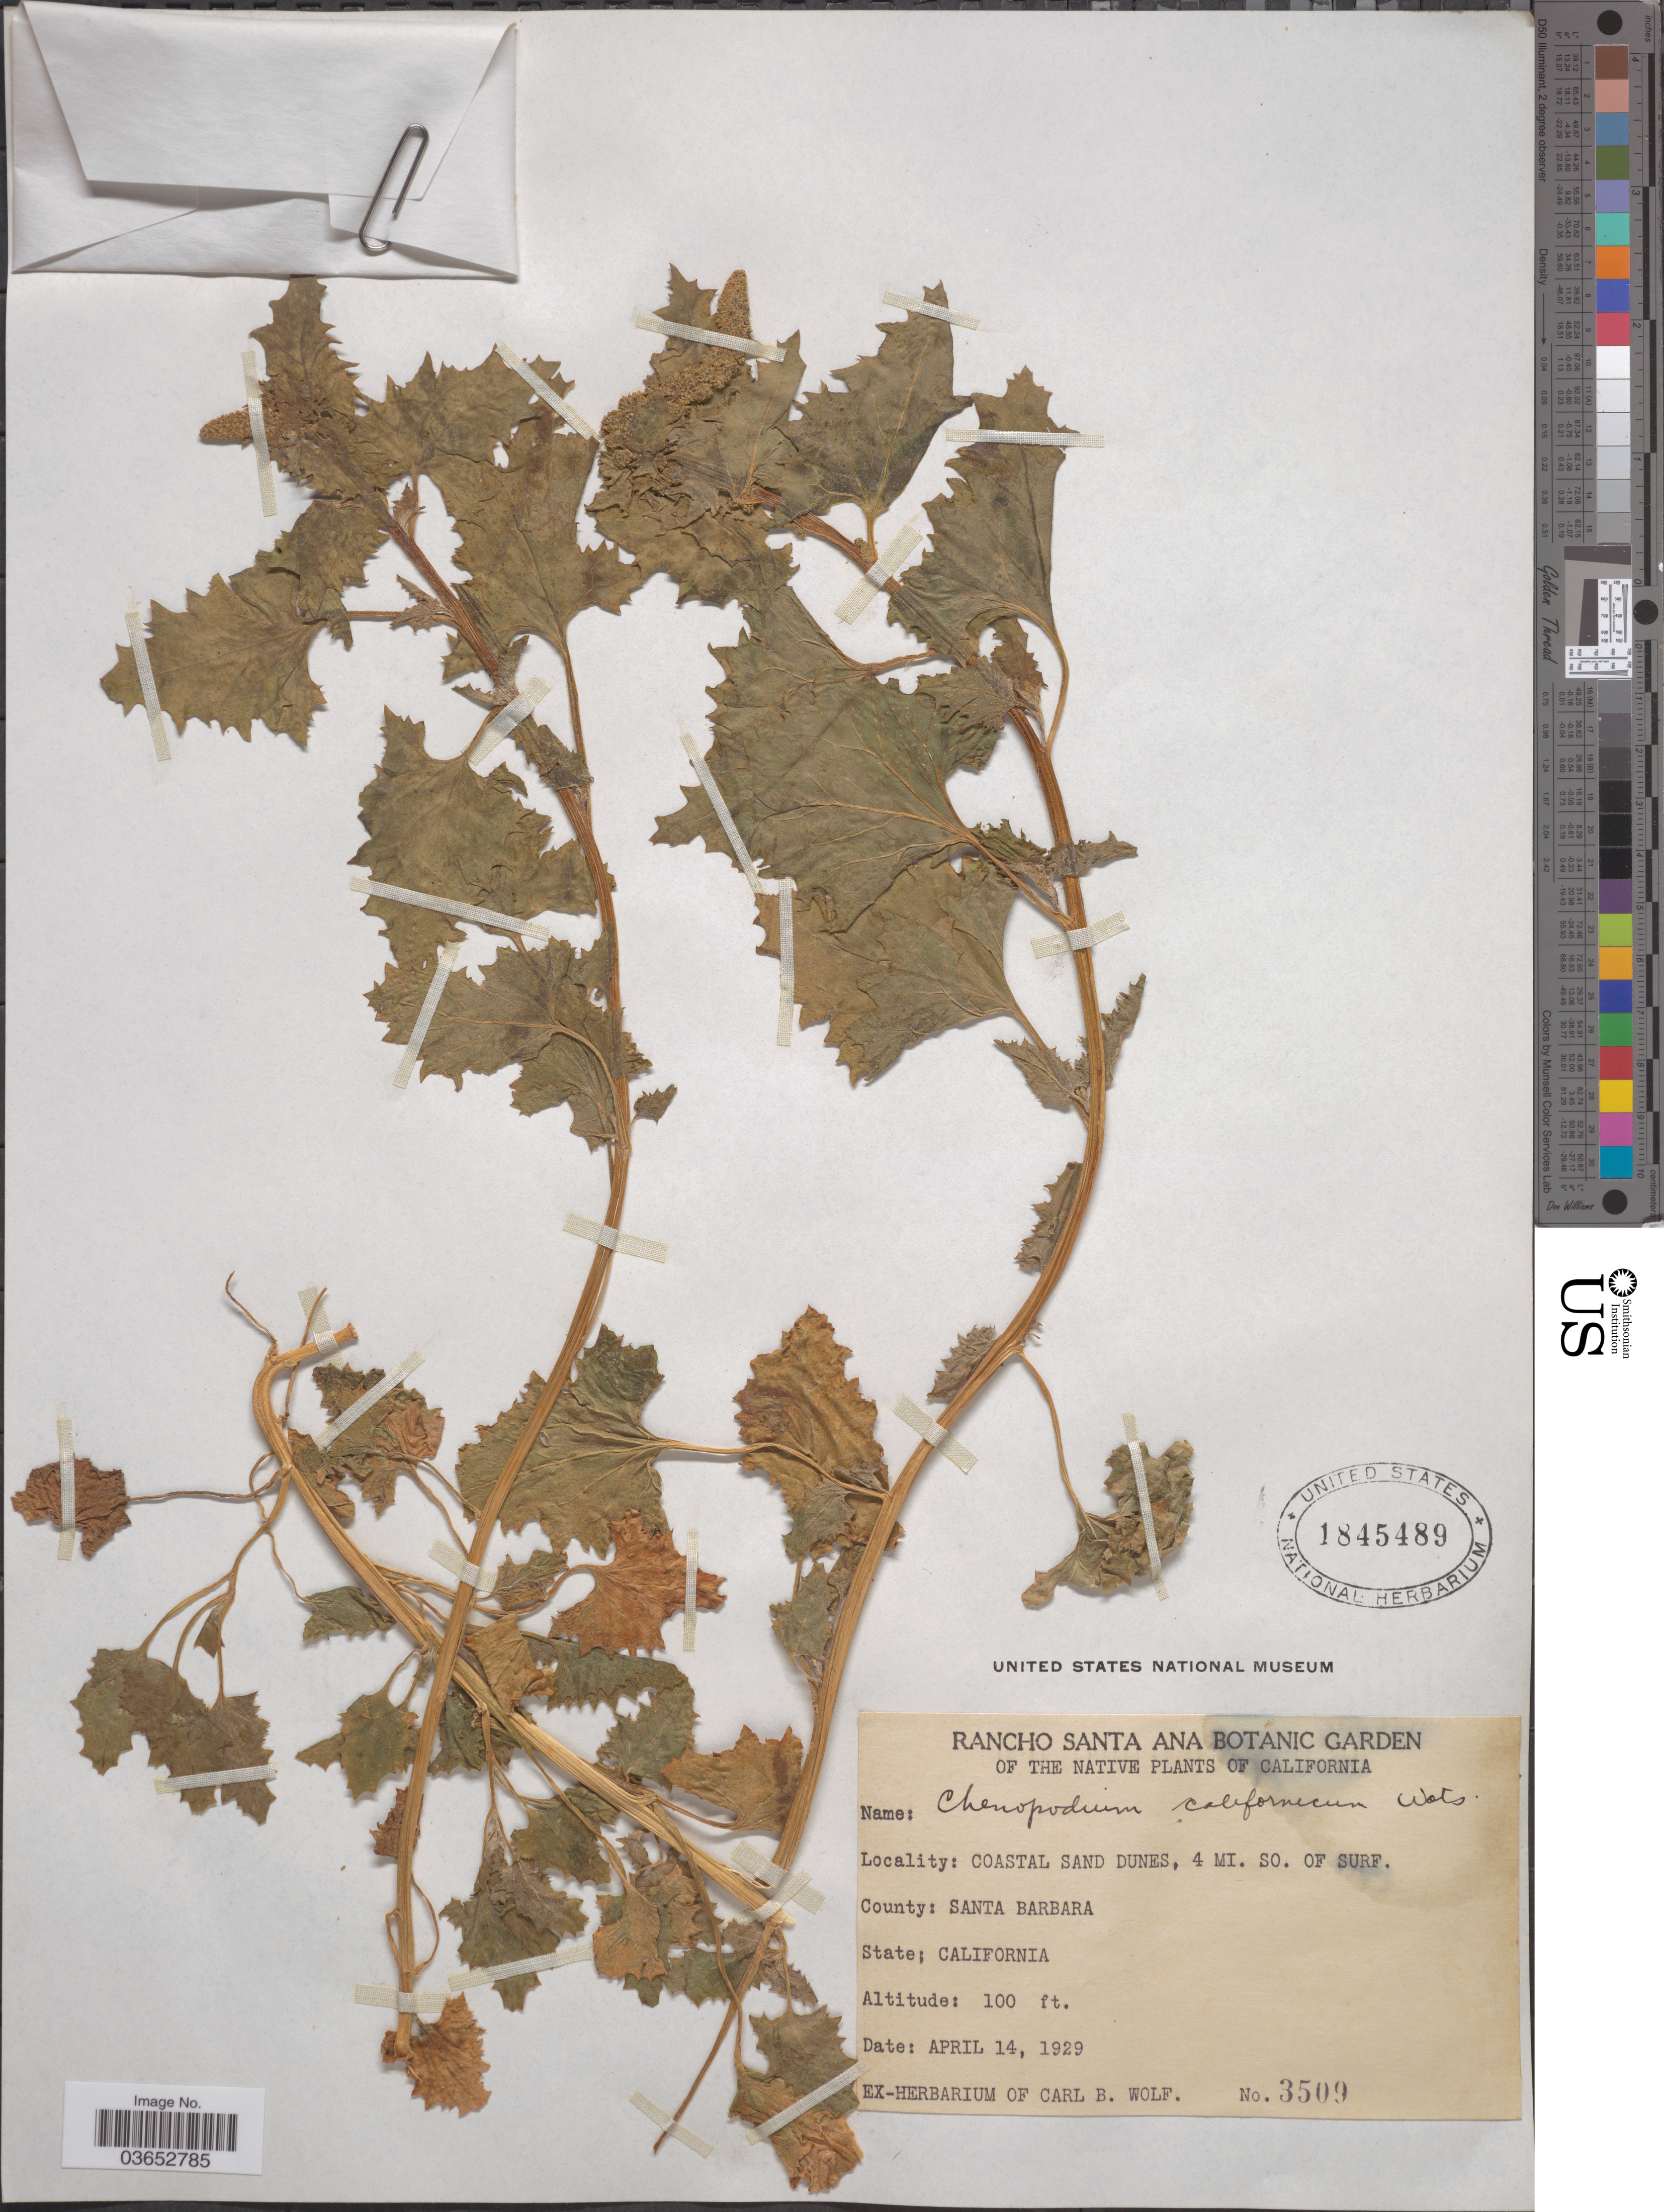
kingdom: Plantae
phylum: Tracheophyta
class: Magnoliopsida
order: Caryophyllales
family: Amaranthaceae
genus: Chenopodium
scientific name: Chenopodium californicum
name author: S. Watson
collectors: ex herb. Carl B. Wolf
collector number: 3509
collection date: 1929-04-14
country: United States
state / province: California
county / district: Santa Barbara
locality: Coastal Sand Dunes, 4 mi. So. of Surf. County: Santa Barbara.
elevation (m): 30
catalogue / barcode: US 1845489